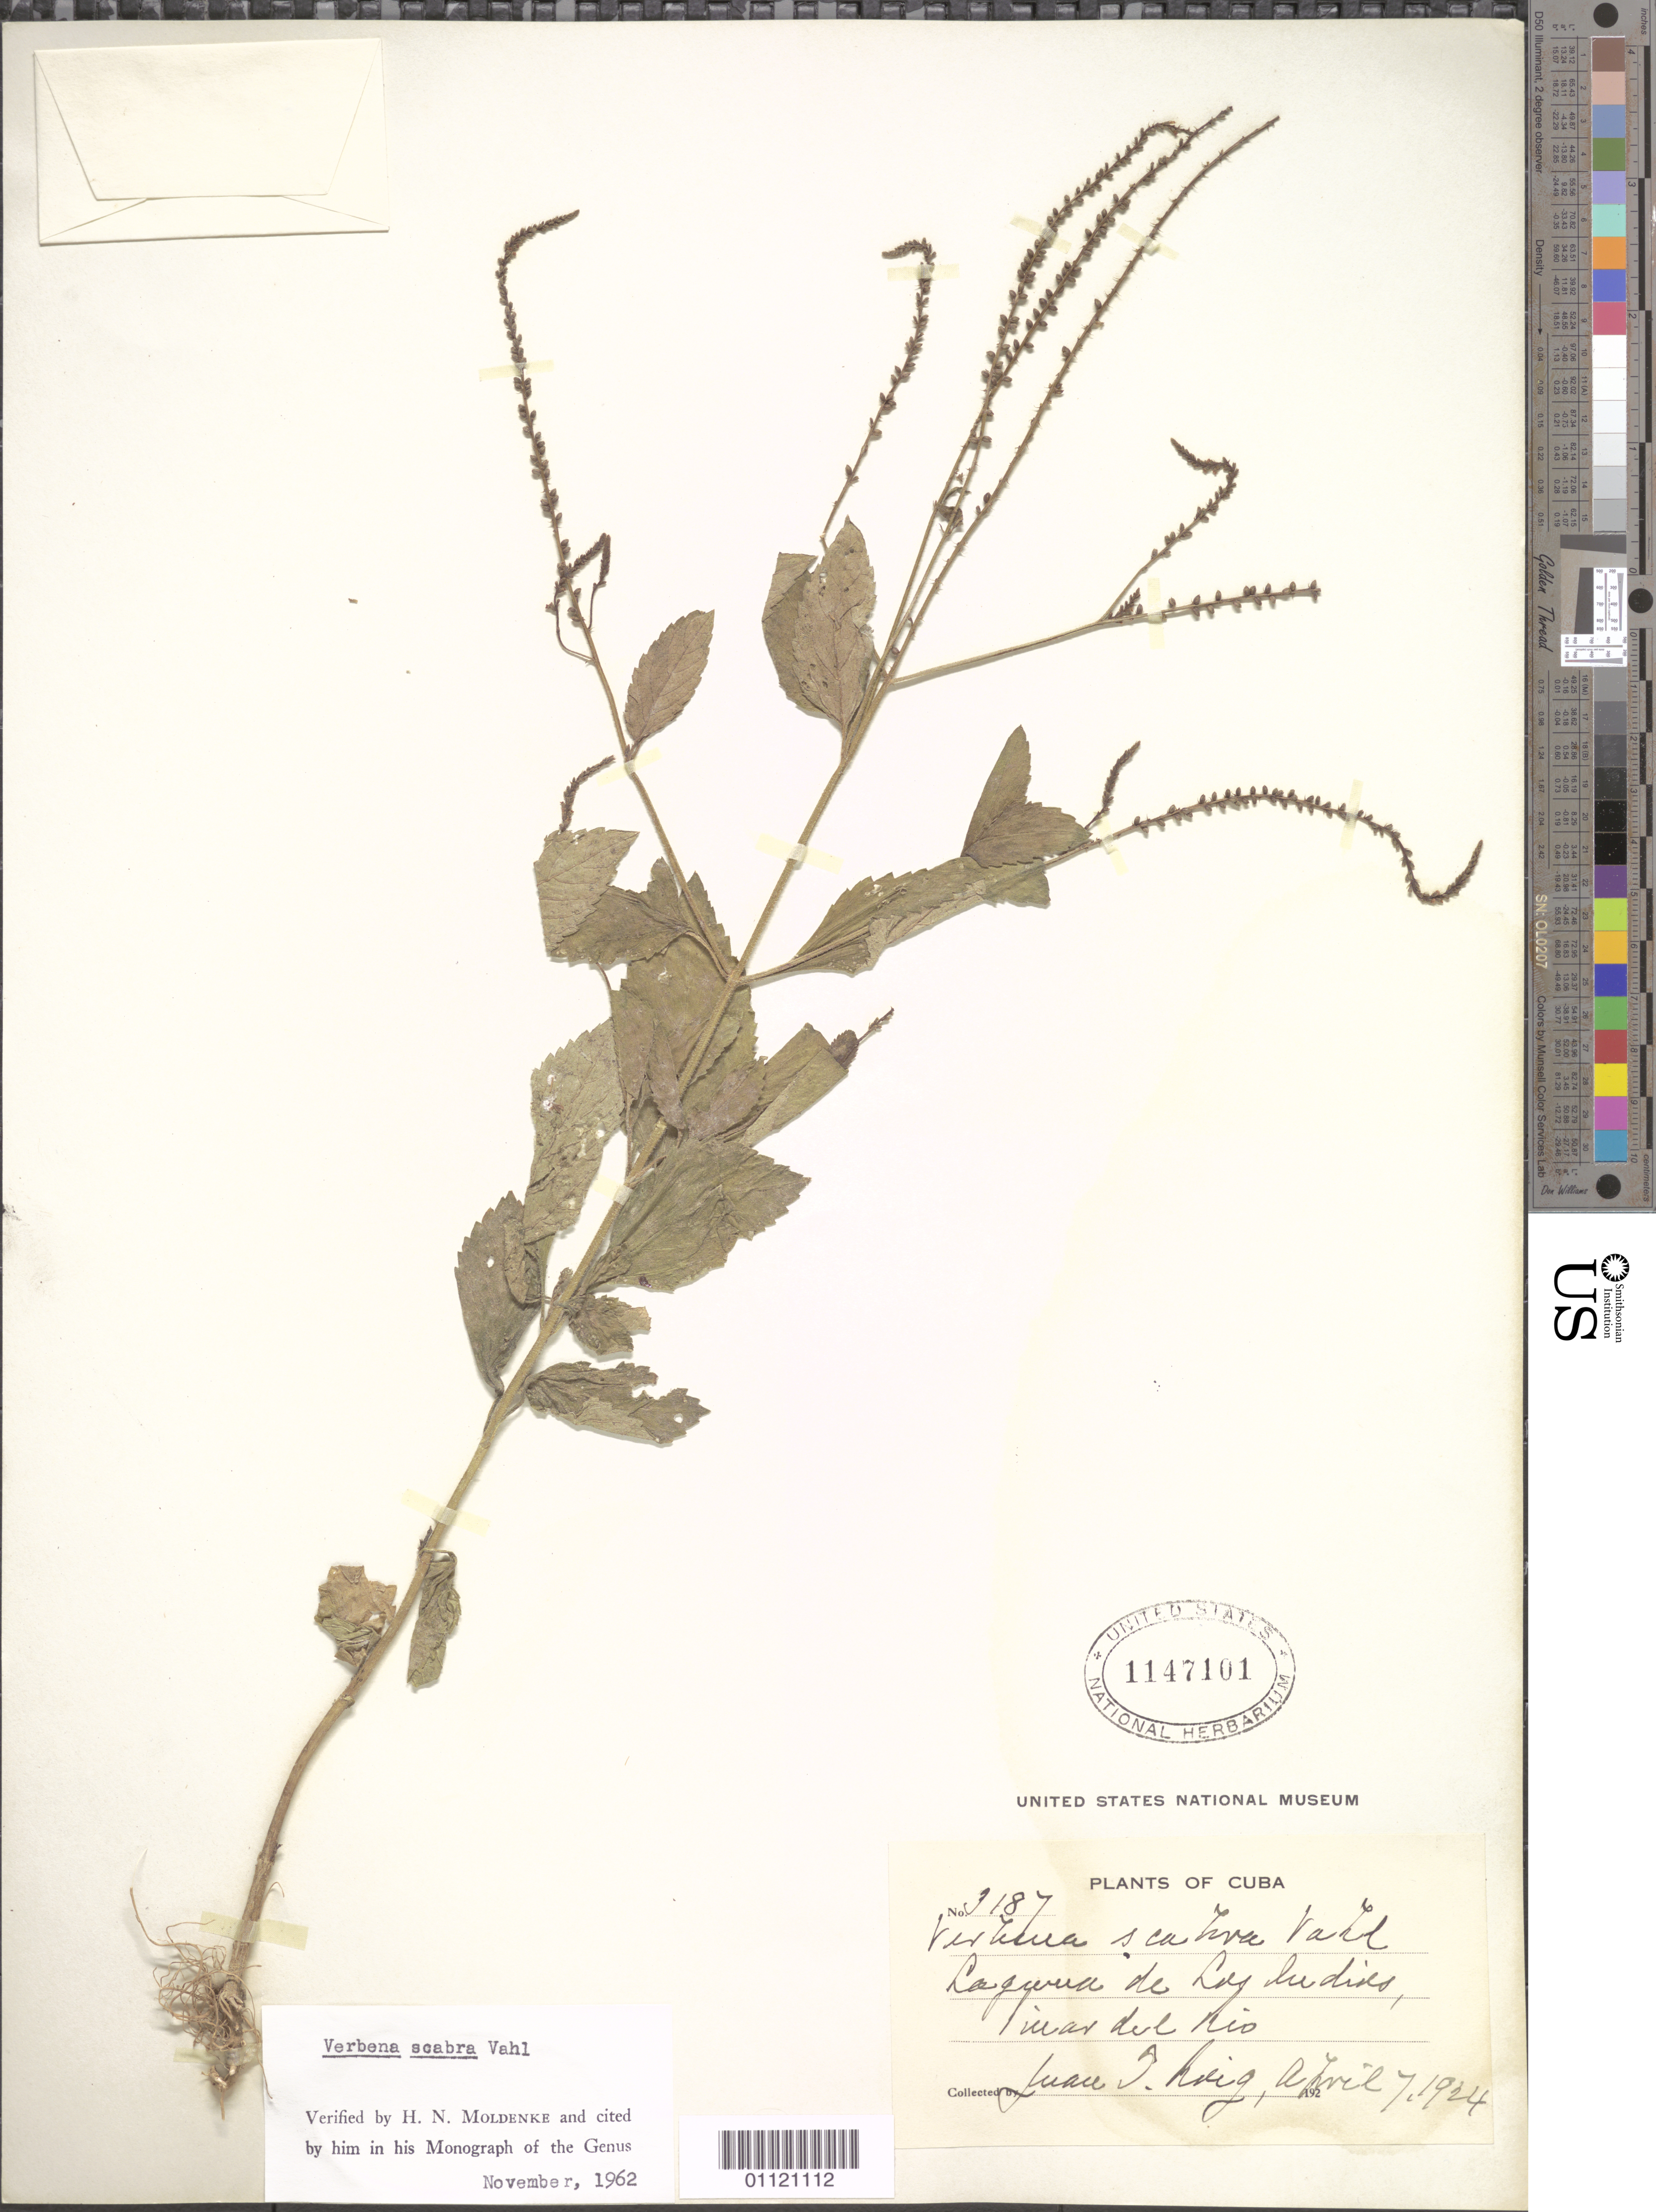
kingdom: Plantae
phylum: Tracheophyta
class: Magnoliopsida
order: Lamiales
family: Verbenaceae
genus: Verbena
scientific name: Verbena scabra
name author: Vahl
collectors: J. Roig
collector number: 3187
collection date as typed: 07 Apr 1924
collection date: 1924-04-07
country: Cuba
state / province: Sancti Spiritus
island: Cuba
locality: Laguna de Los Indios, mar del Rio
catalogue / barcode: US 1147101